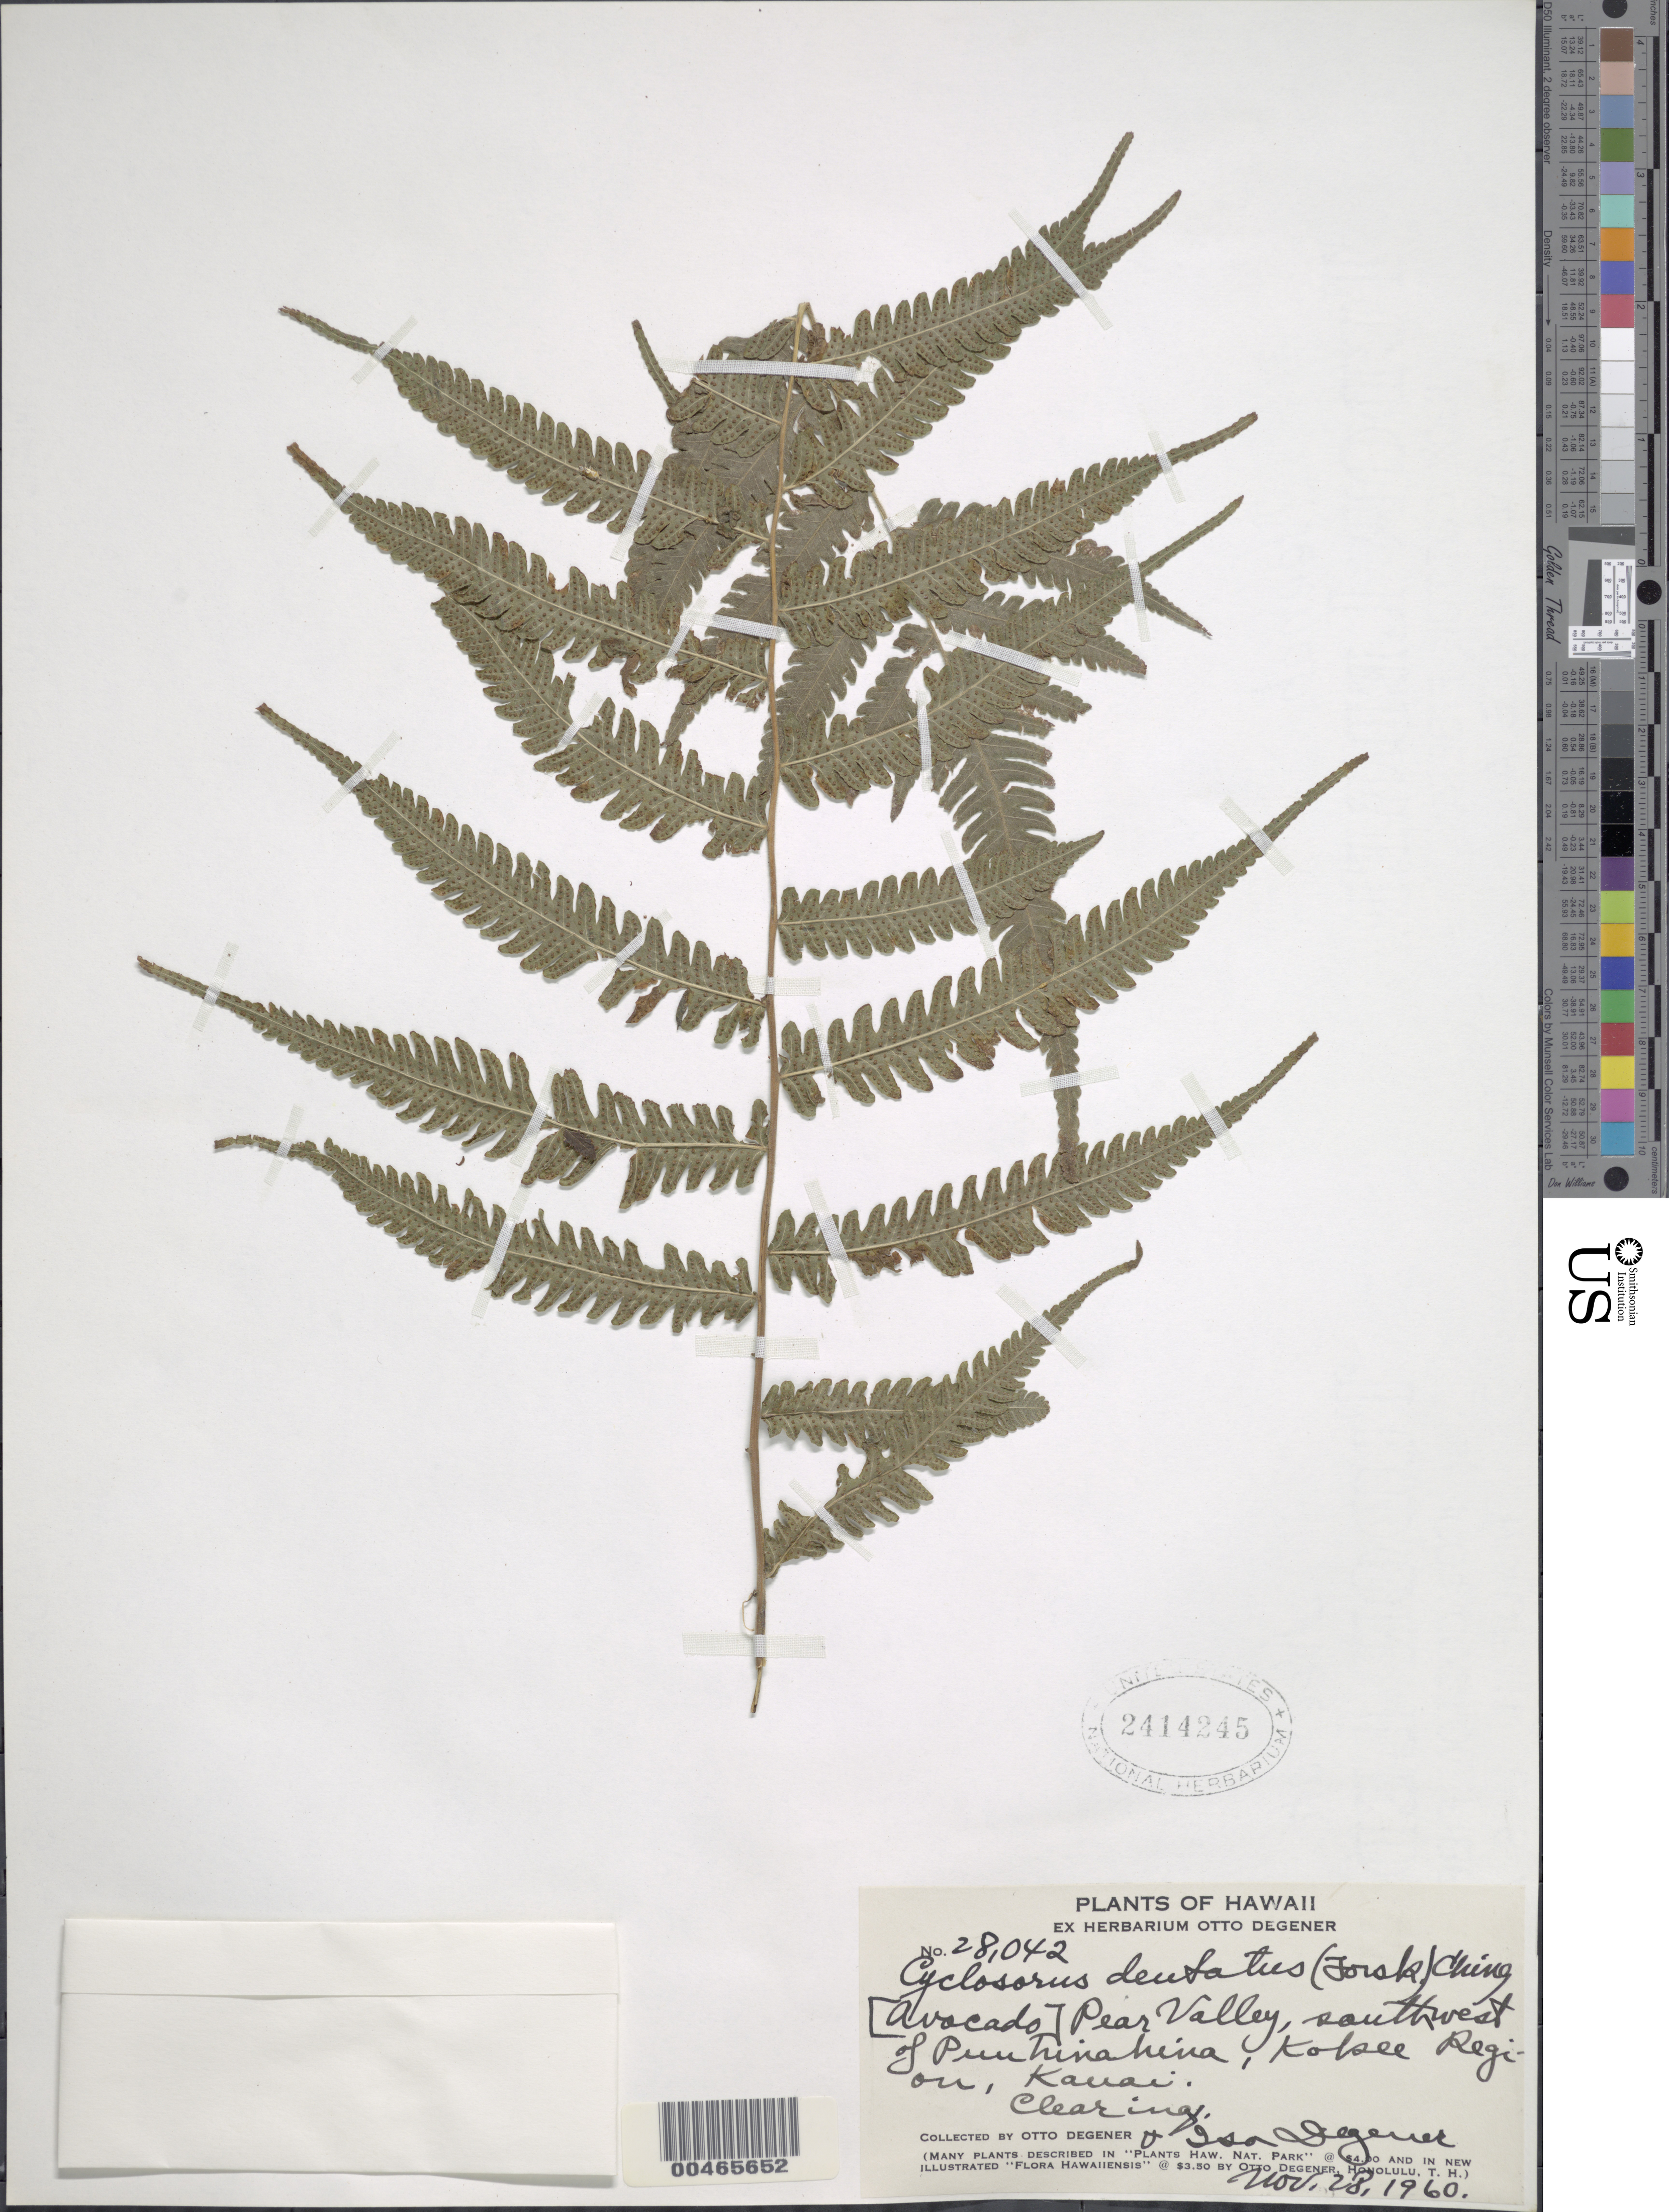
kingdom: Plantae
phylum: Tracheophyta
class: Polypodiopsida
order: Polypodiales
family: Thelypteridaceae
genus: Christella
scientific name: Christella dentata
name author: (Forssk.) Brownsey & Jermy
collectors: O. Degener & I. Degener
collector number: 28042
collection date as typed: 28 Nov 1960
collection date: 1960-11-28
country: United States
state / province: Hawaii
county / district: Kauai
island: Kaua'i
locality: Pear Valley, SW of Puuhinahina, Kokee Region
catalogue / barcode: US 2414245